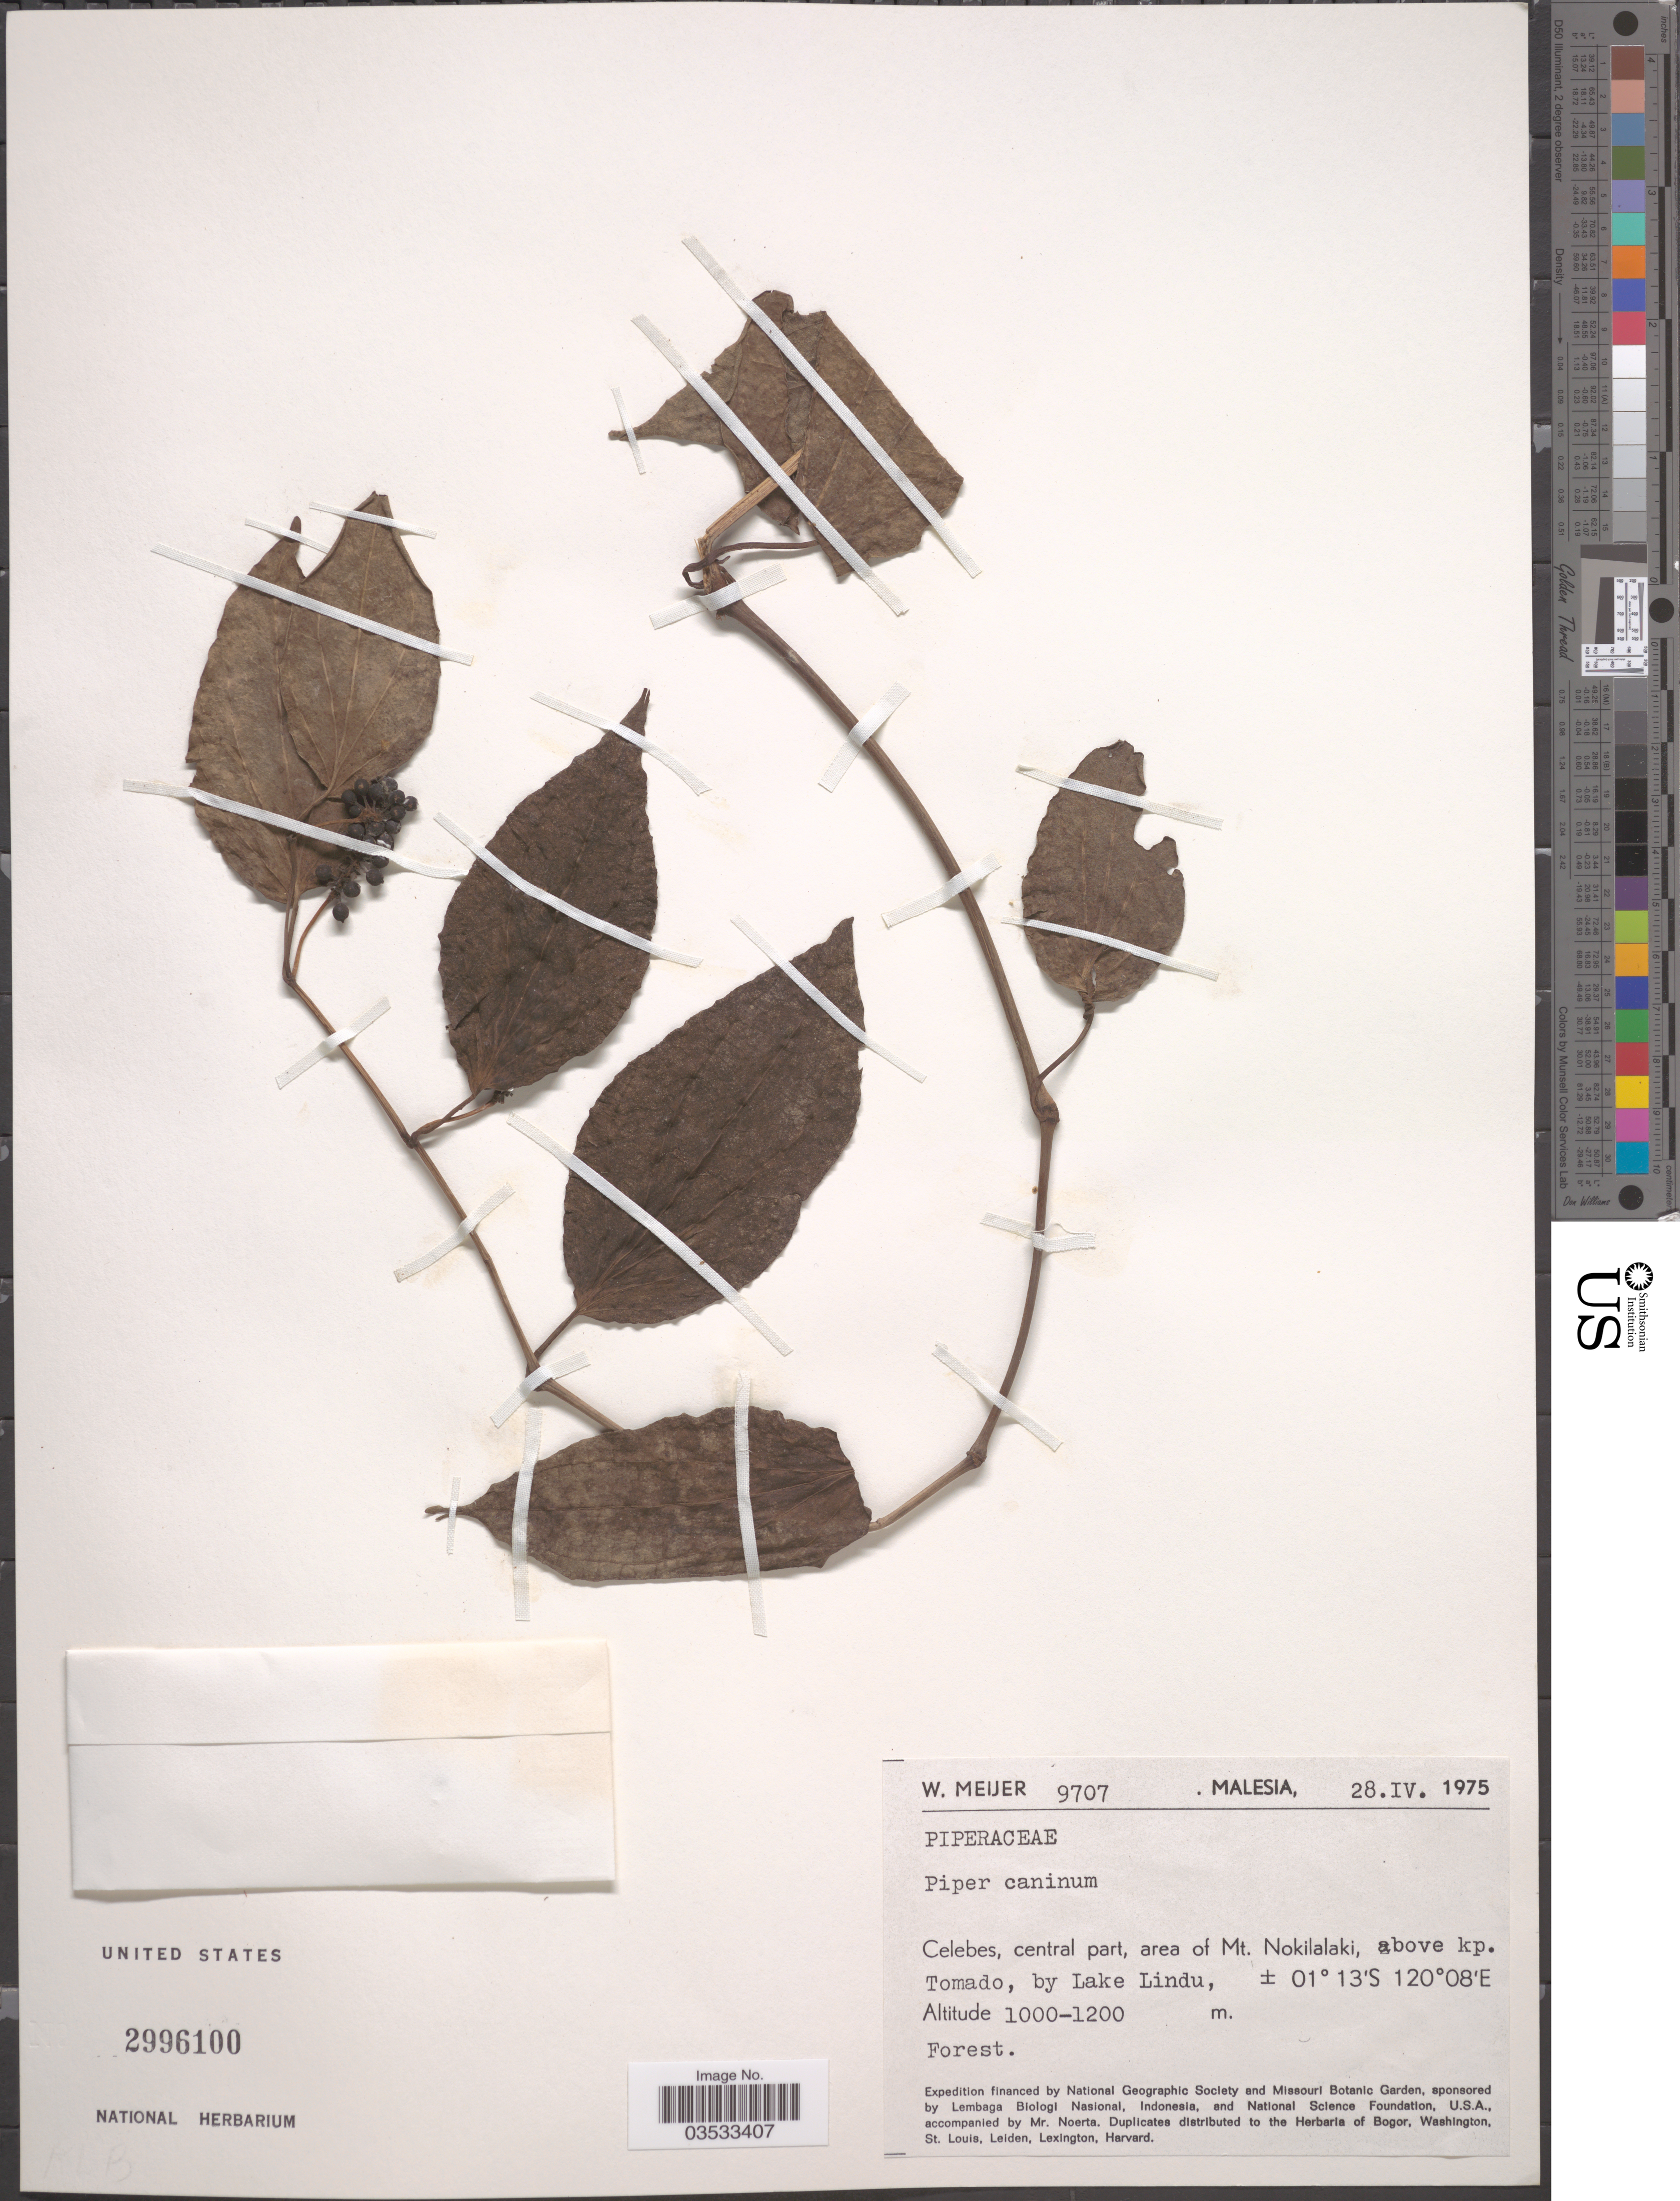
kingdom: Plantae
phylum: Tracheophyta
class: Magnoliopsida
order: Piperales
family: Piperaceae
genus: Piper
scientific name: Piper caninum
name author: Blume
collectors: W. Meijer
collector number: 9707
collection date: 1975-04-28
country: Malaysia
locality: Malesia. Celebes, central part, area of Mt. Nokilalaki, above kp. Tomado, by Lake Lindu.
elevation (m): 1000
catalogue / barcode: US 2996100